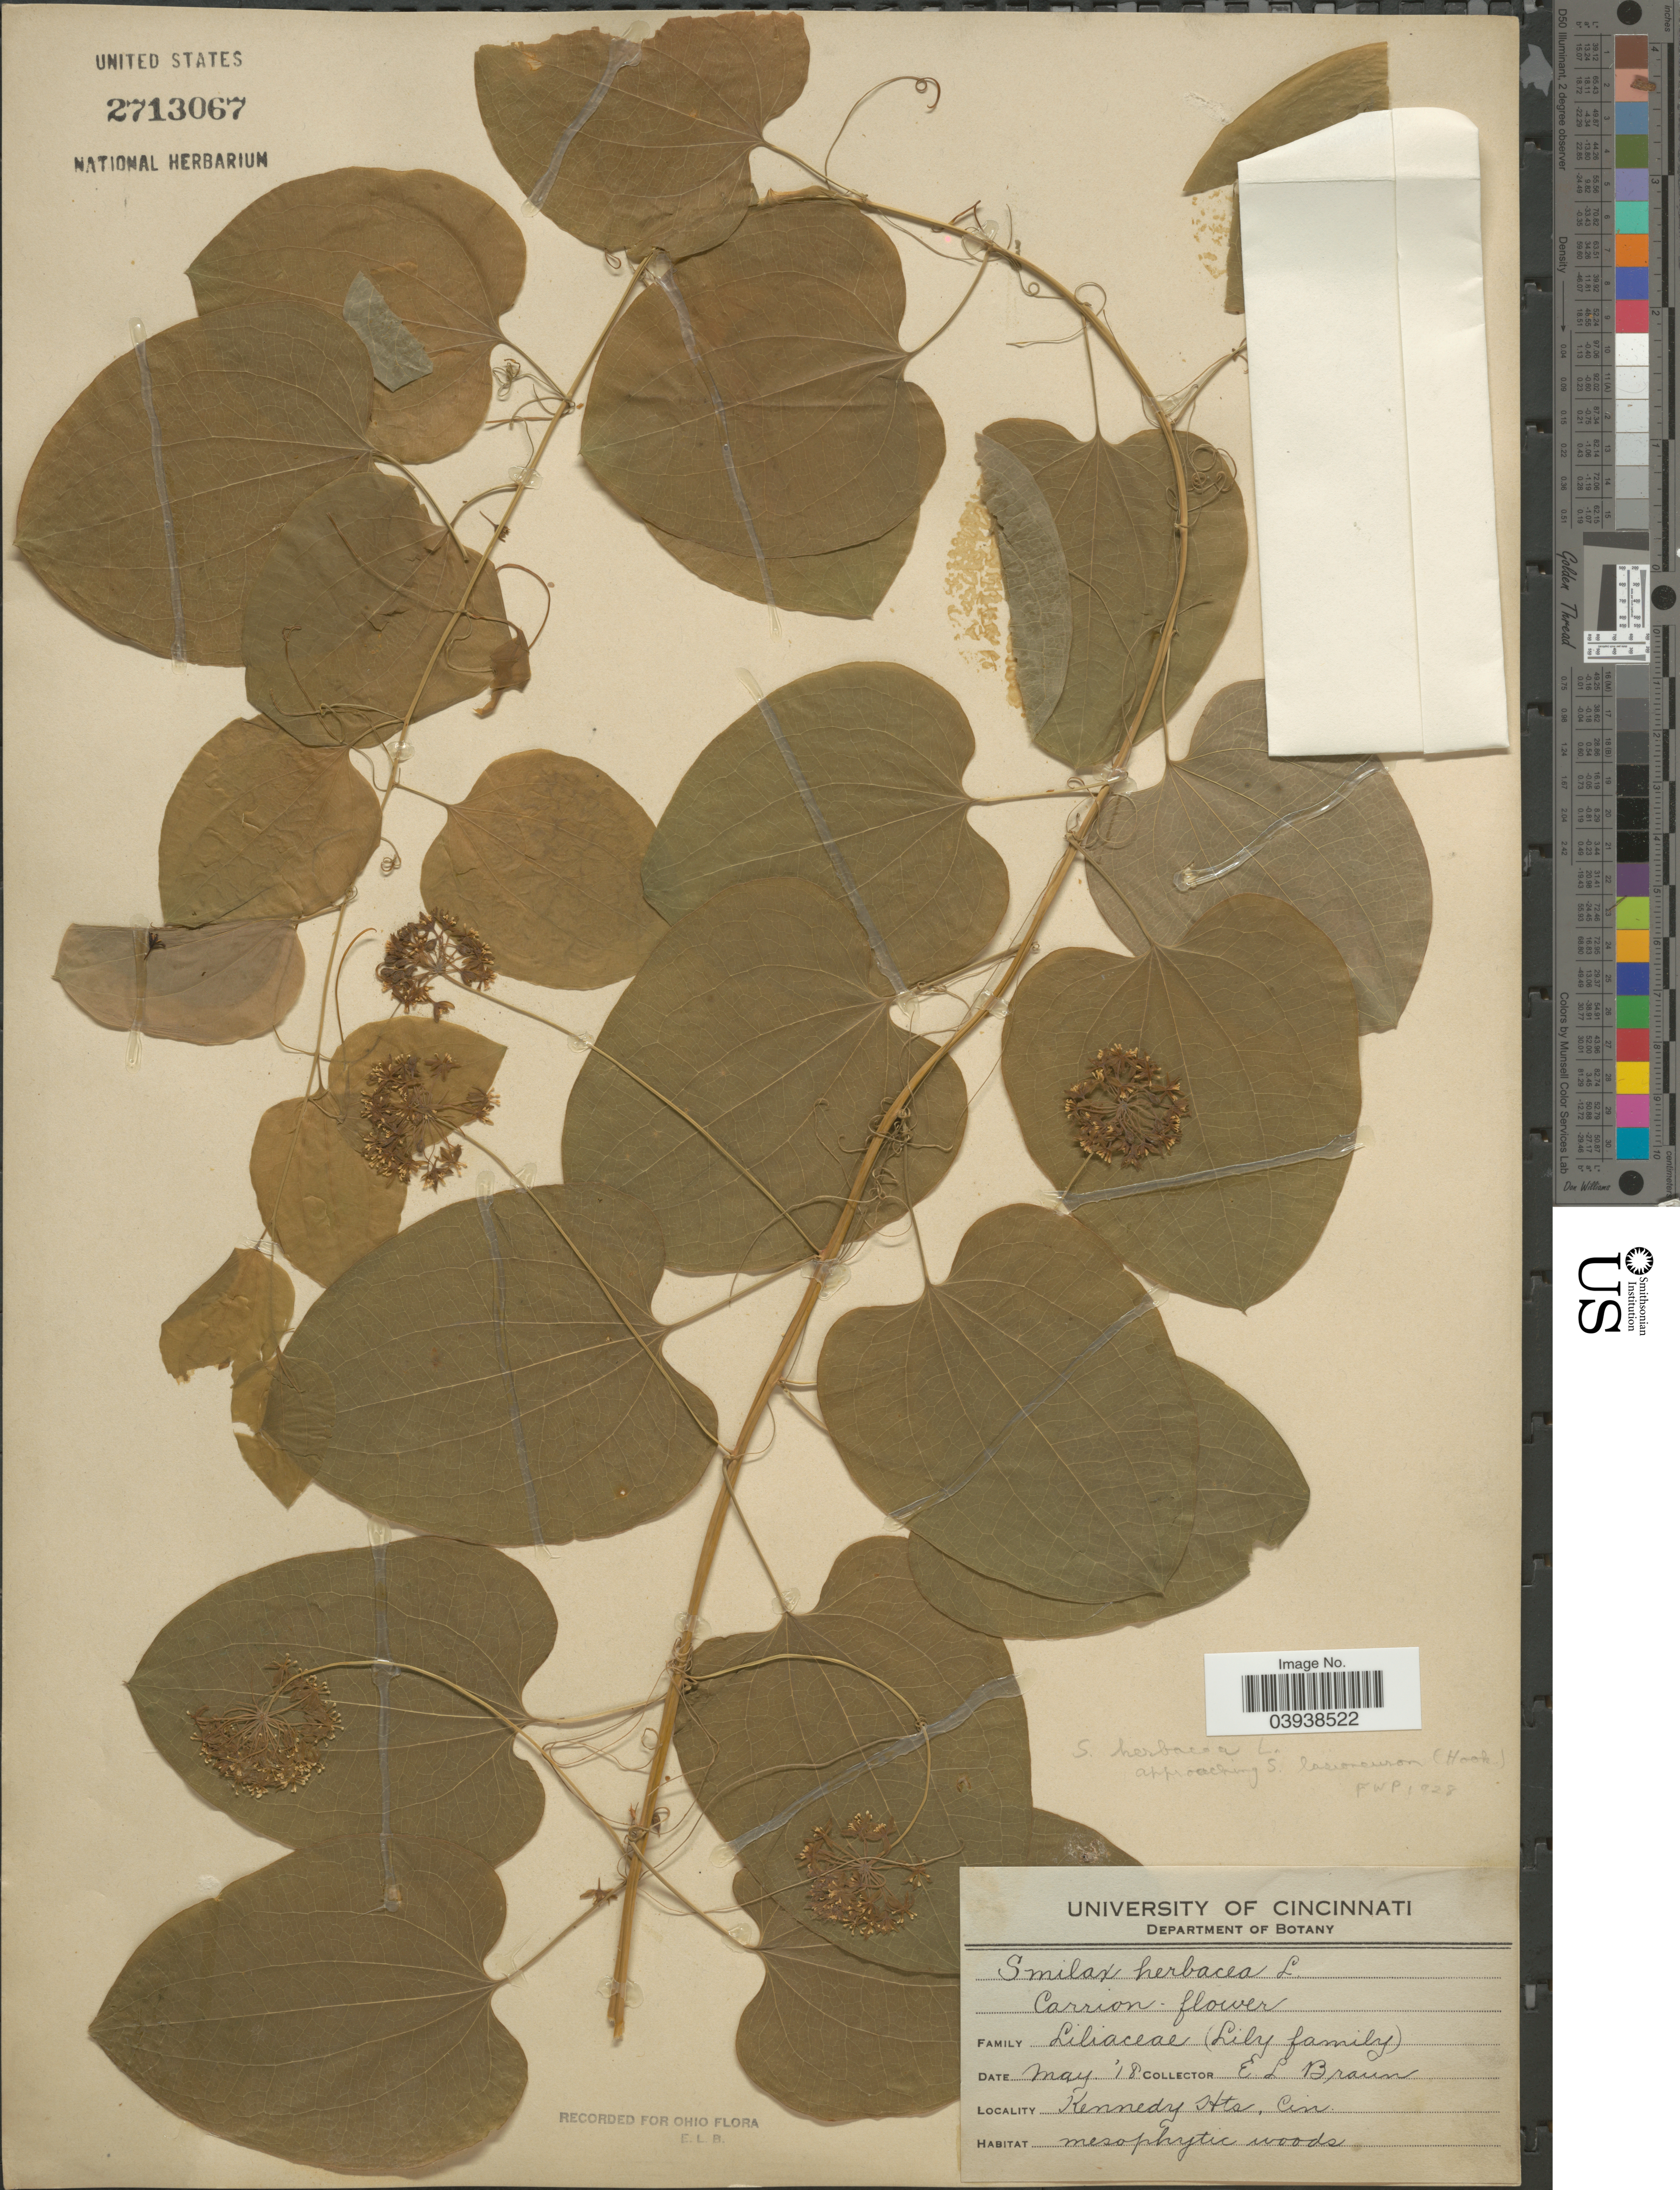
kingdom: Plantae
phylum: Tracheophyta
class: Liliopsida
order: Liliales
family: Smilacaceae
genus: Smilax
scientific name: Smilax herbacea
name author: L.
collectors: E. L. Braun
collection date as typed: Transcribed d/m/y: /5/18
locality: Kennedy Hts, Cin.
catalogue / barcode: US 2713067